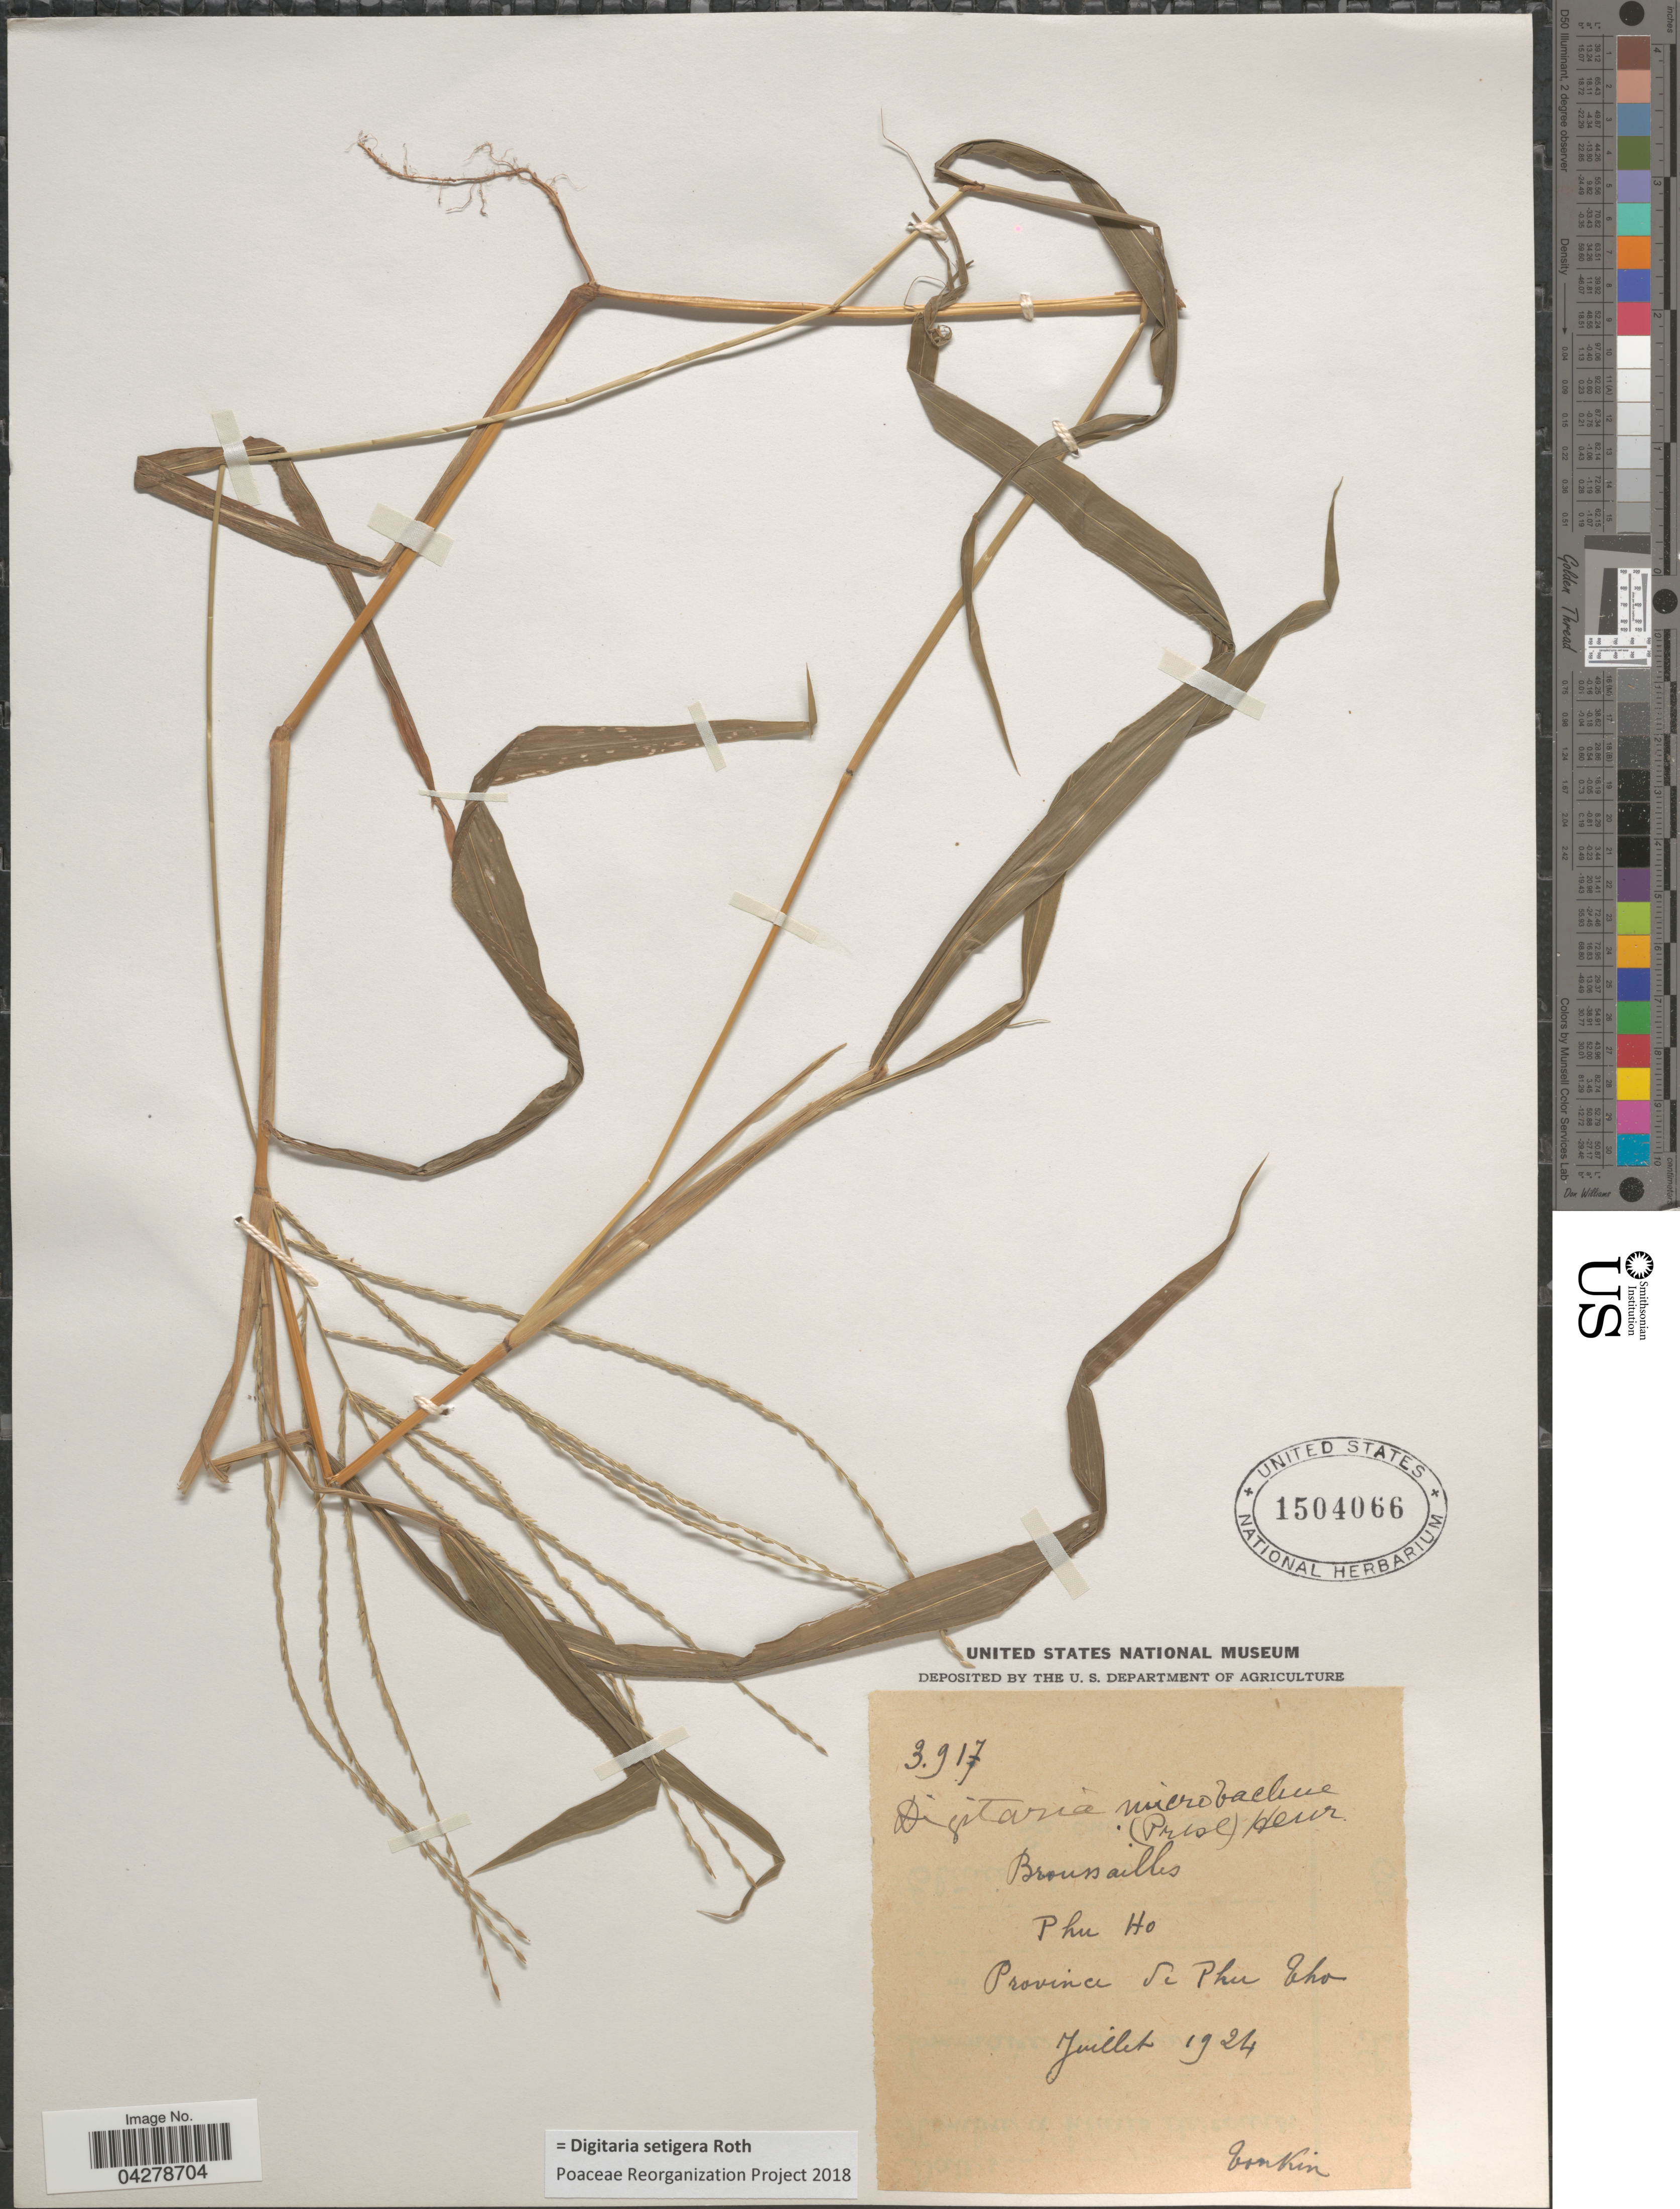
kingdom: Plantae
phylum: Tracheophyta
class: Liliopsida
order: Poales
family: Poaceae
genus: Digitaria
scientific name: Digitaria setigera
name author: Roth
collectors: -. Bonkin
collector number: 3917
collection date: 1924-07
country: Vietnam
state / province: Phu Tho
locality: Phu Ho.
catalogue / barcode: US 1504066